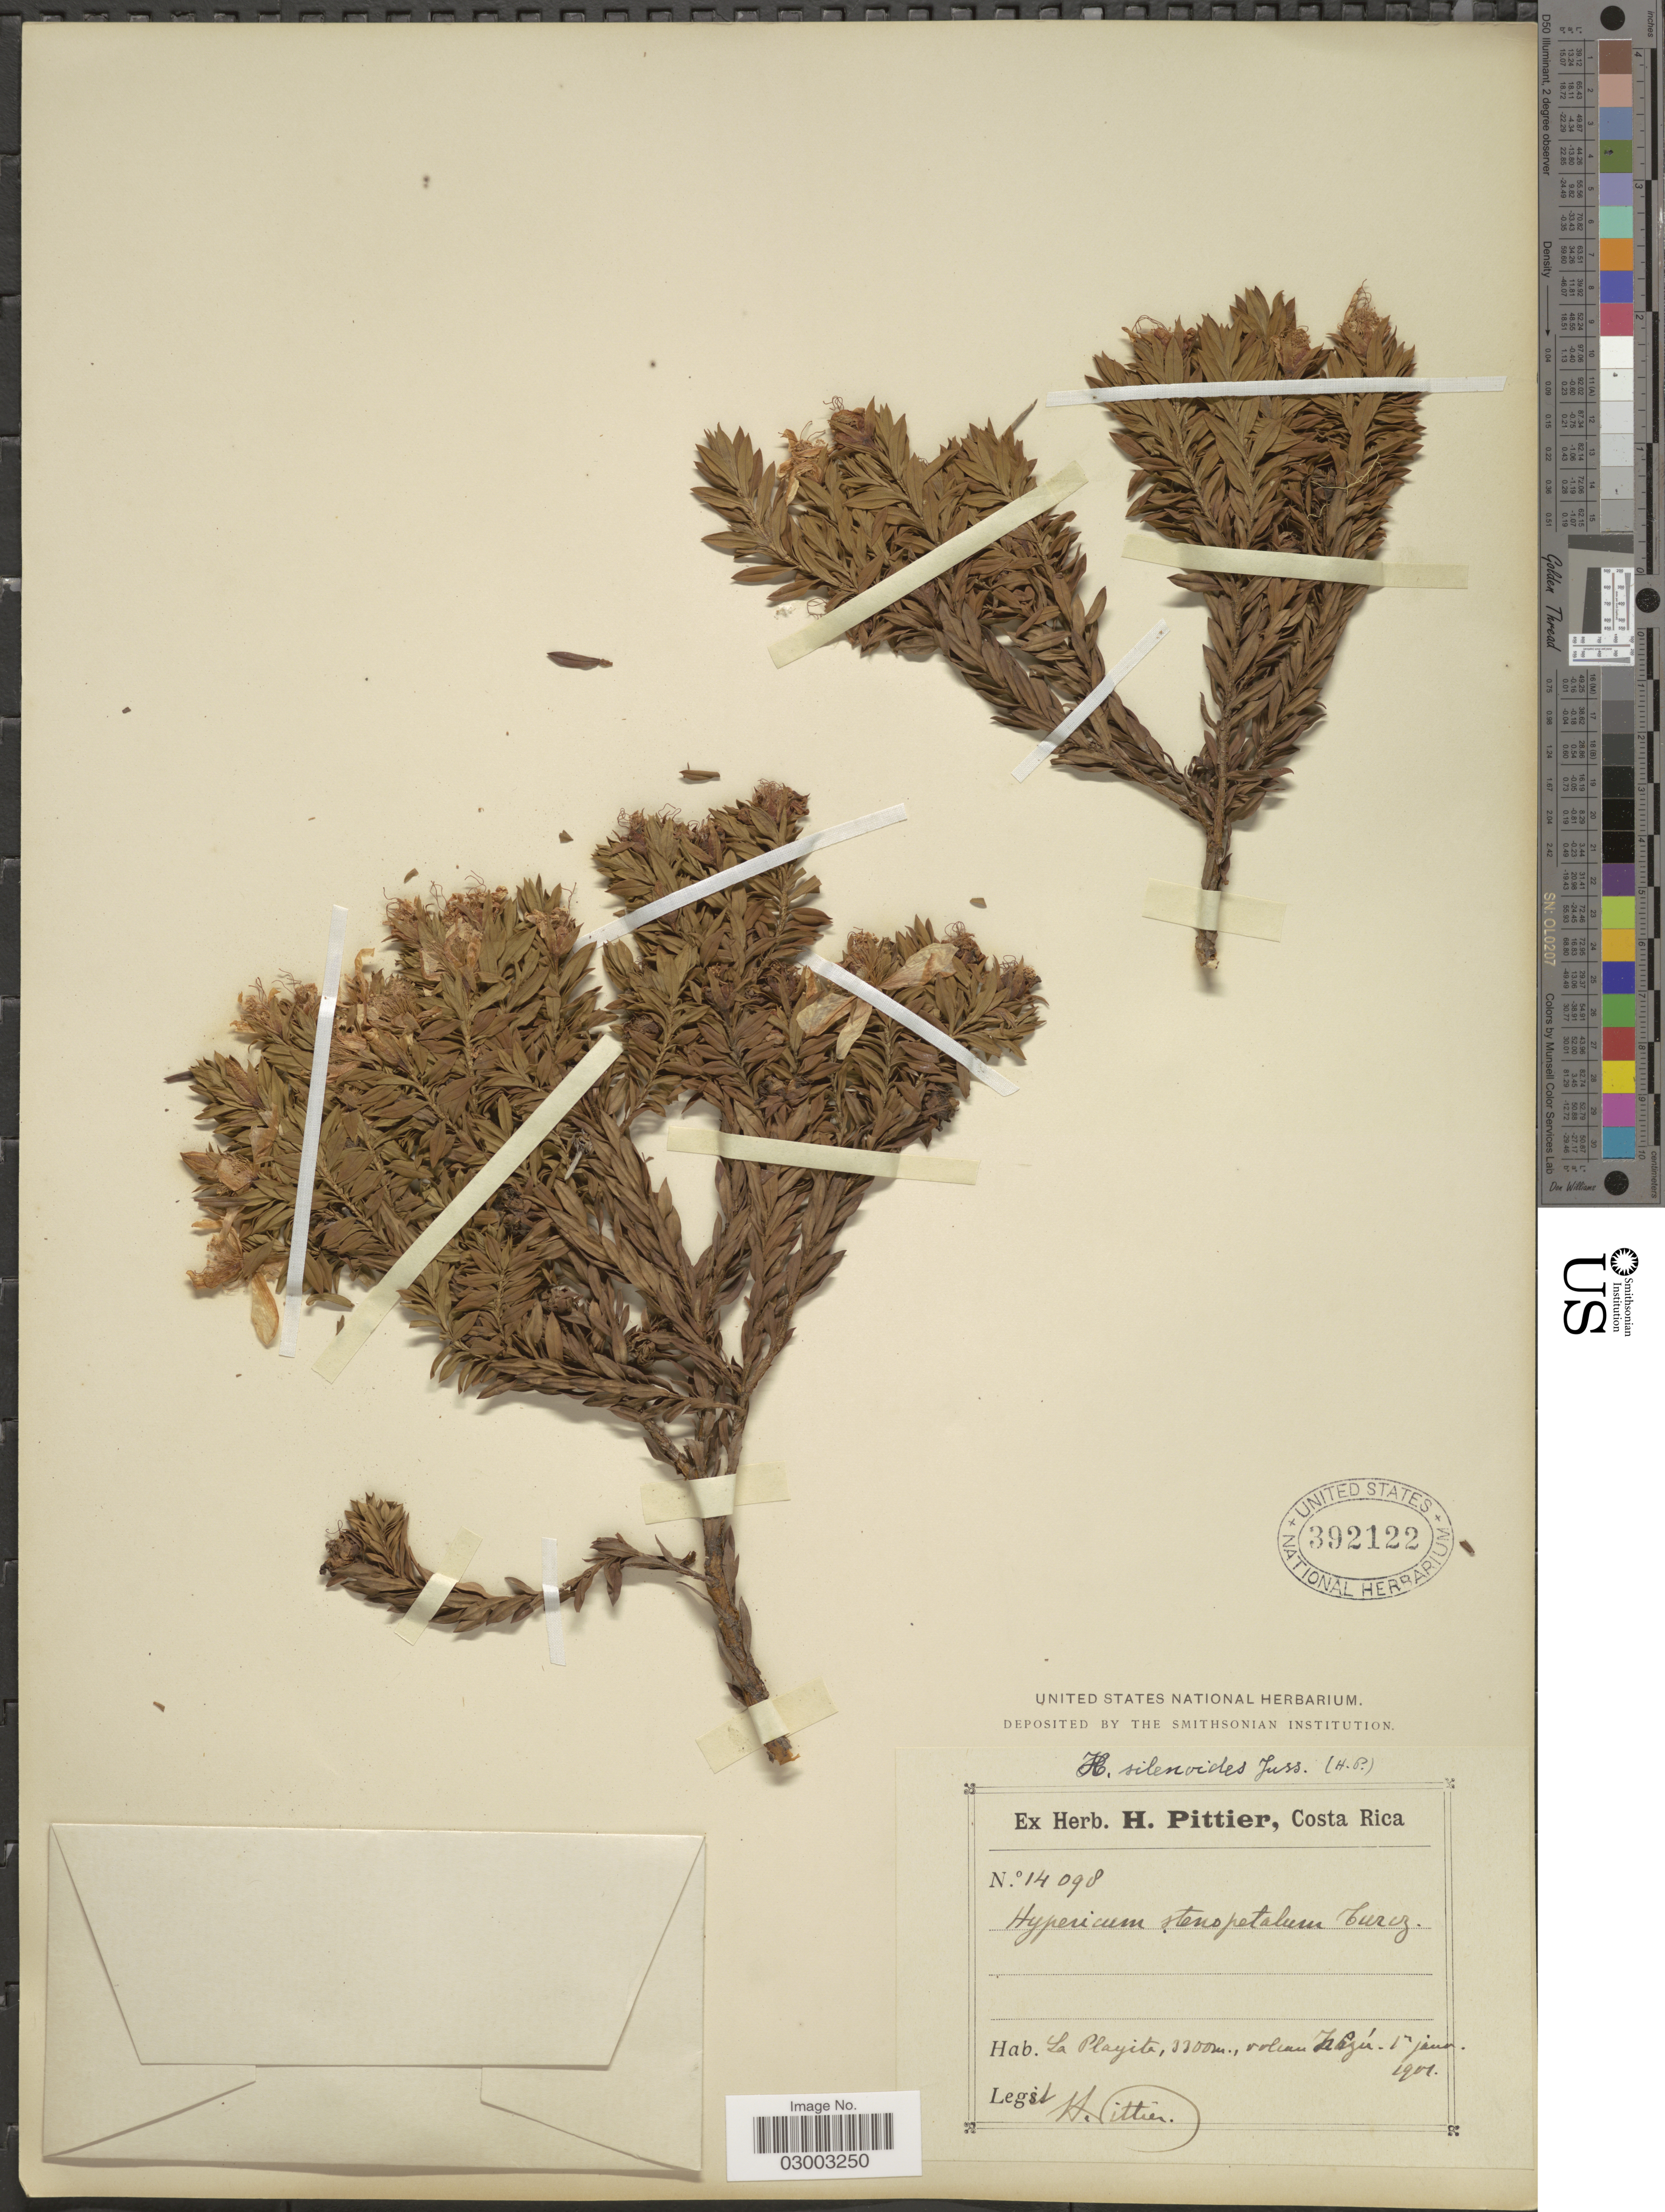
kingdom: Plantae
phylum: Tracheophyta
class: Magnoliopsida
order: Malpighiales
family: Hypericaceae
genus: Hypericum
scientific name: Hypericum irazuense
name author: Kuntze ex N. Robson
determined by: Strong, Mark T., (BOT), Smithsonian Institution - National Museum of Natural History (UNITED STATES)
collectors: H. F. Pittier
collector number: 14098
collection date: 1901-01-01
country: Costa Rica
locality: La Playita, volcan Irazú.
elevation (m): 3300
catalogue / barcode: US 392122